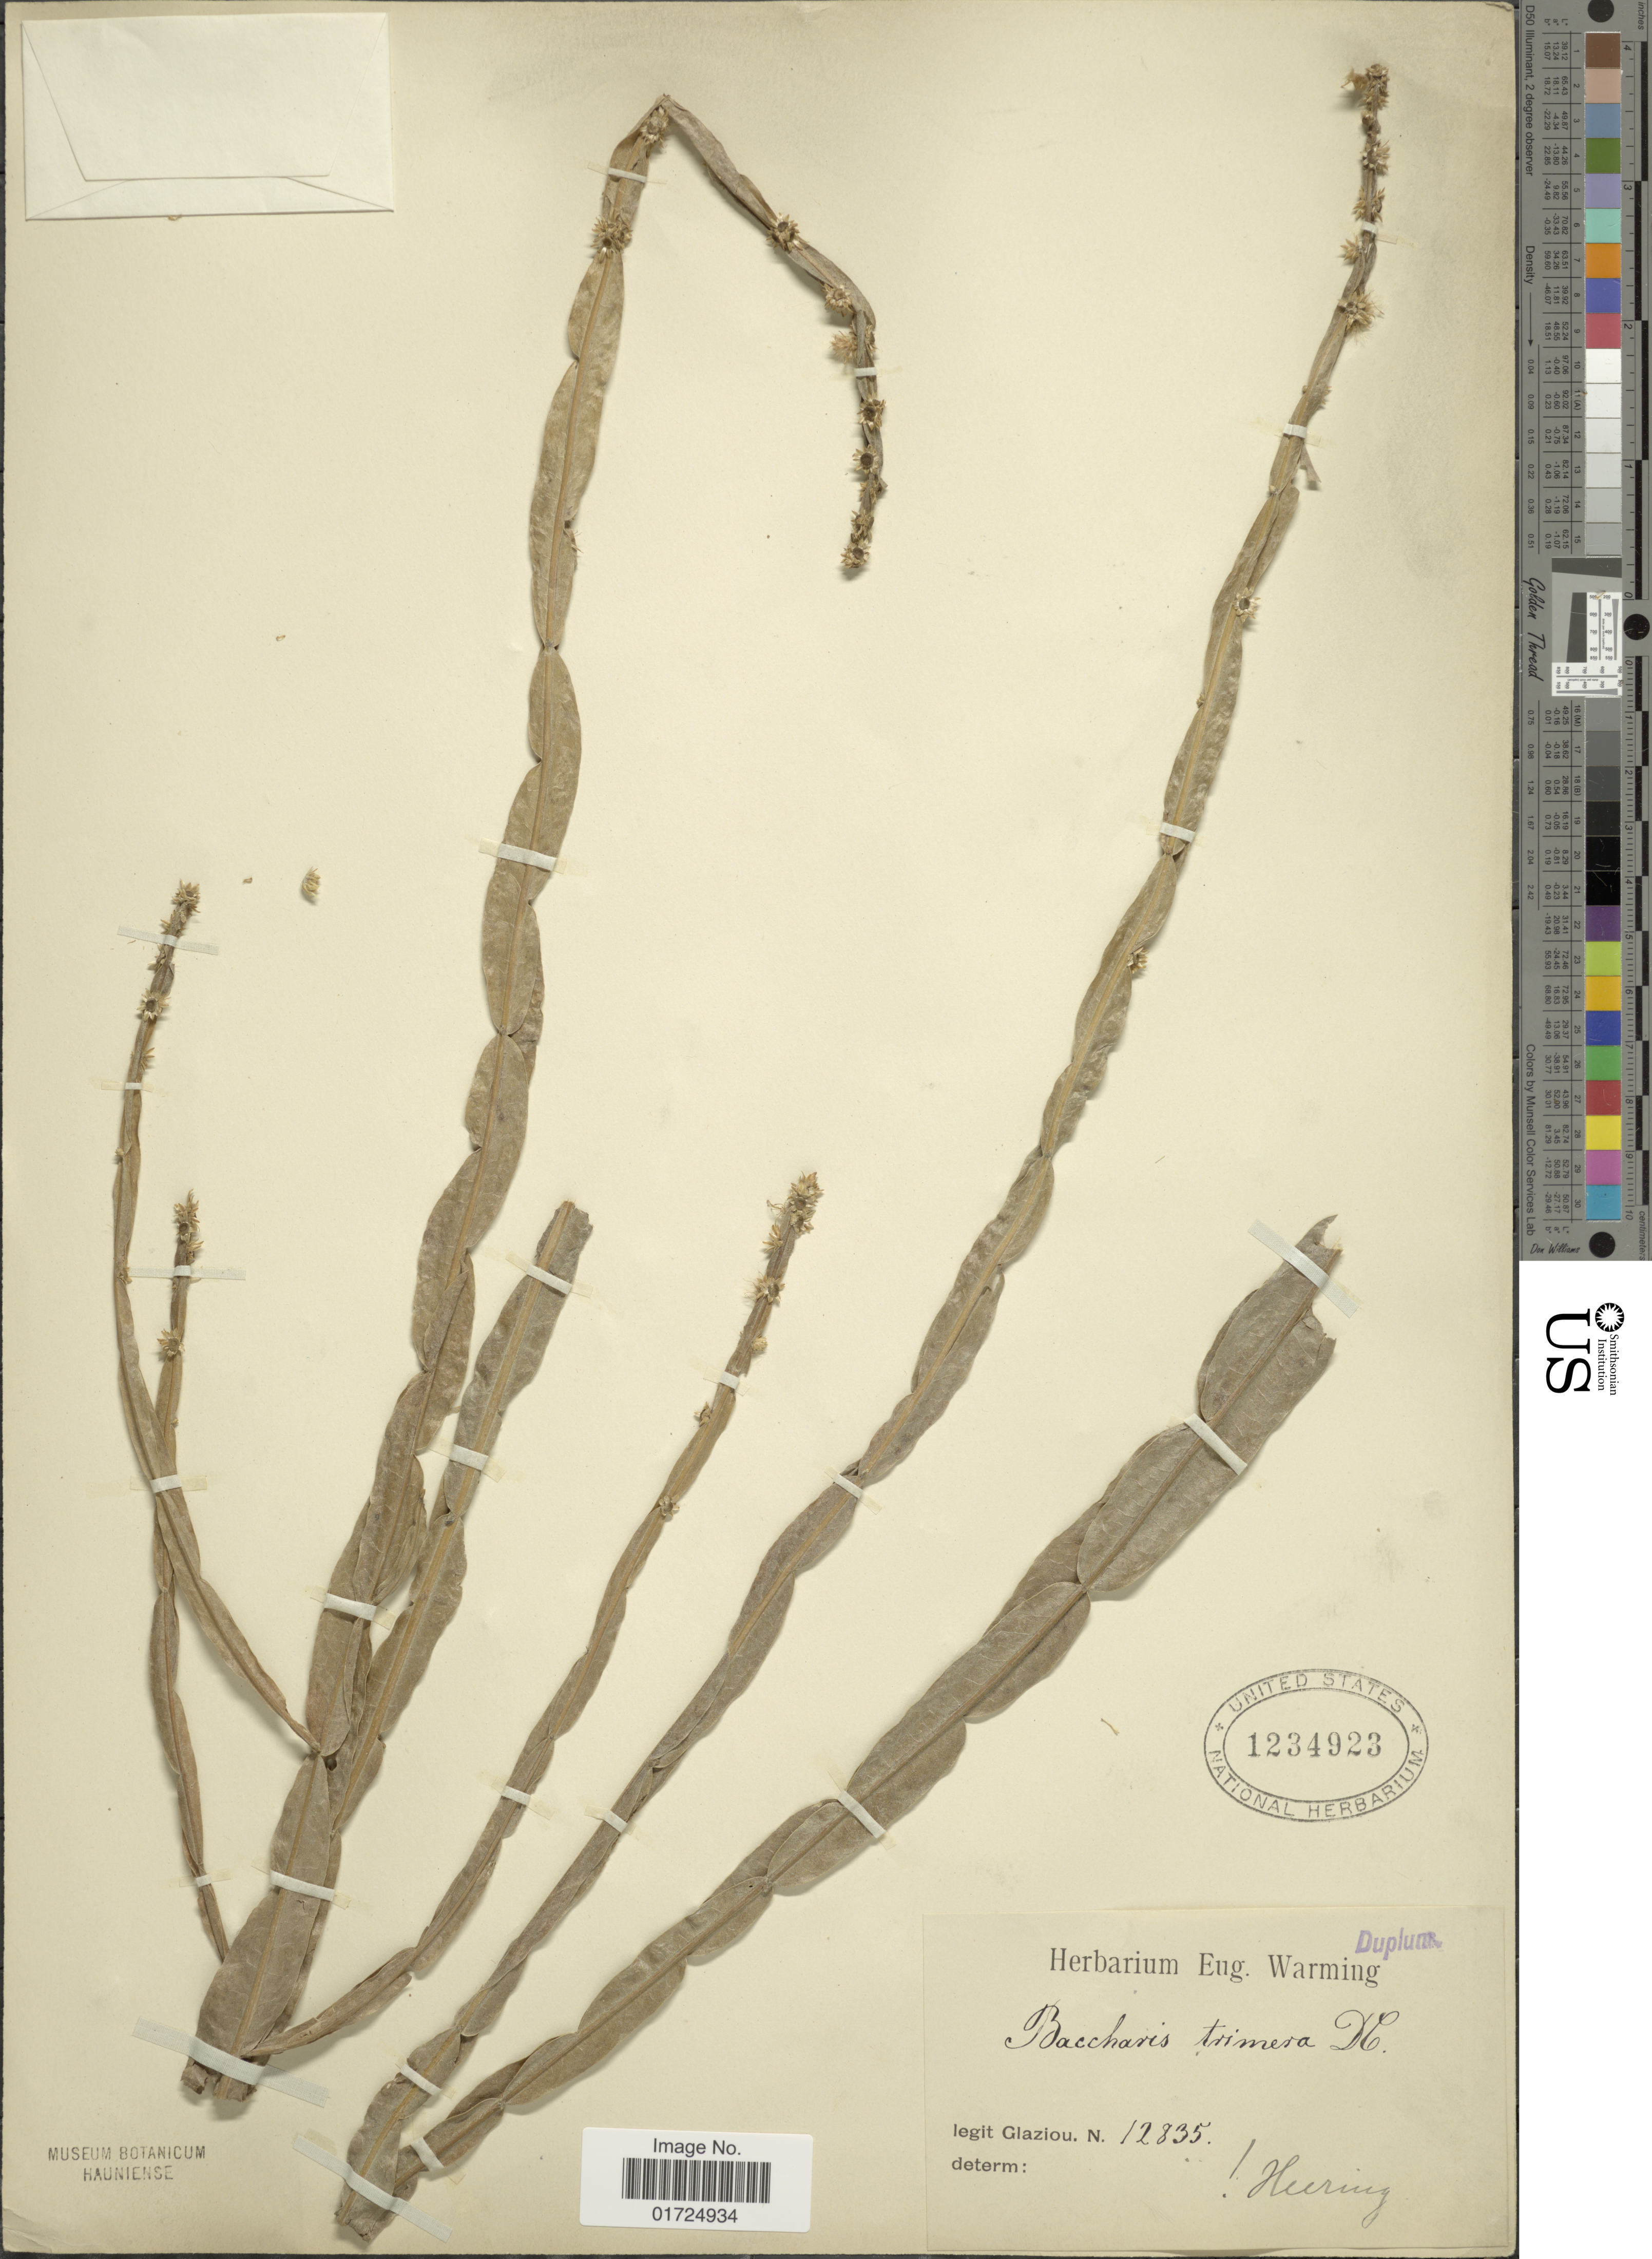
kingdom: Plantae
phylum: Tracheophyta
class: Magnoliopsida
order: Asterales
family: Asteraceae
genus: Baccharis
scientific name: Baccharis genistelloides var. trimera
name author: (Less.) Baker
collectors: Glaziou, --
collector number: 12835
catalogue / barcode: US 1234923